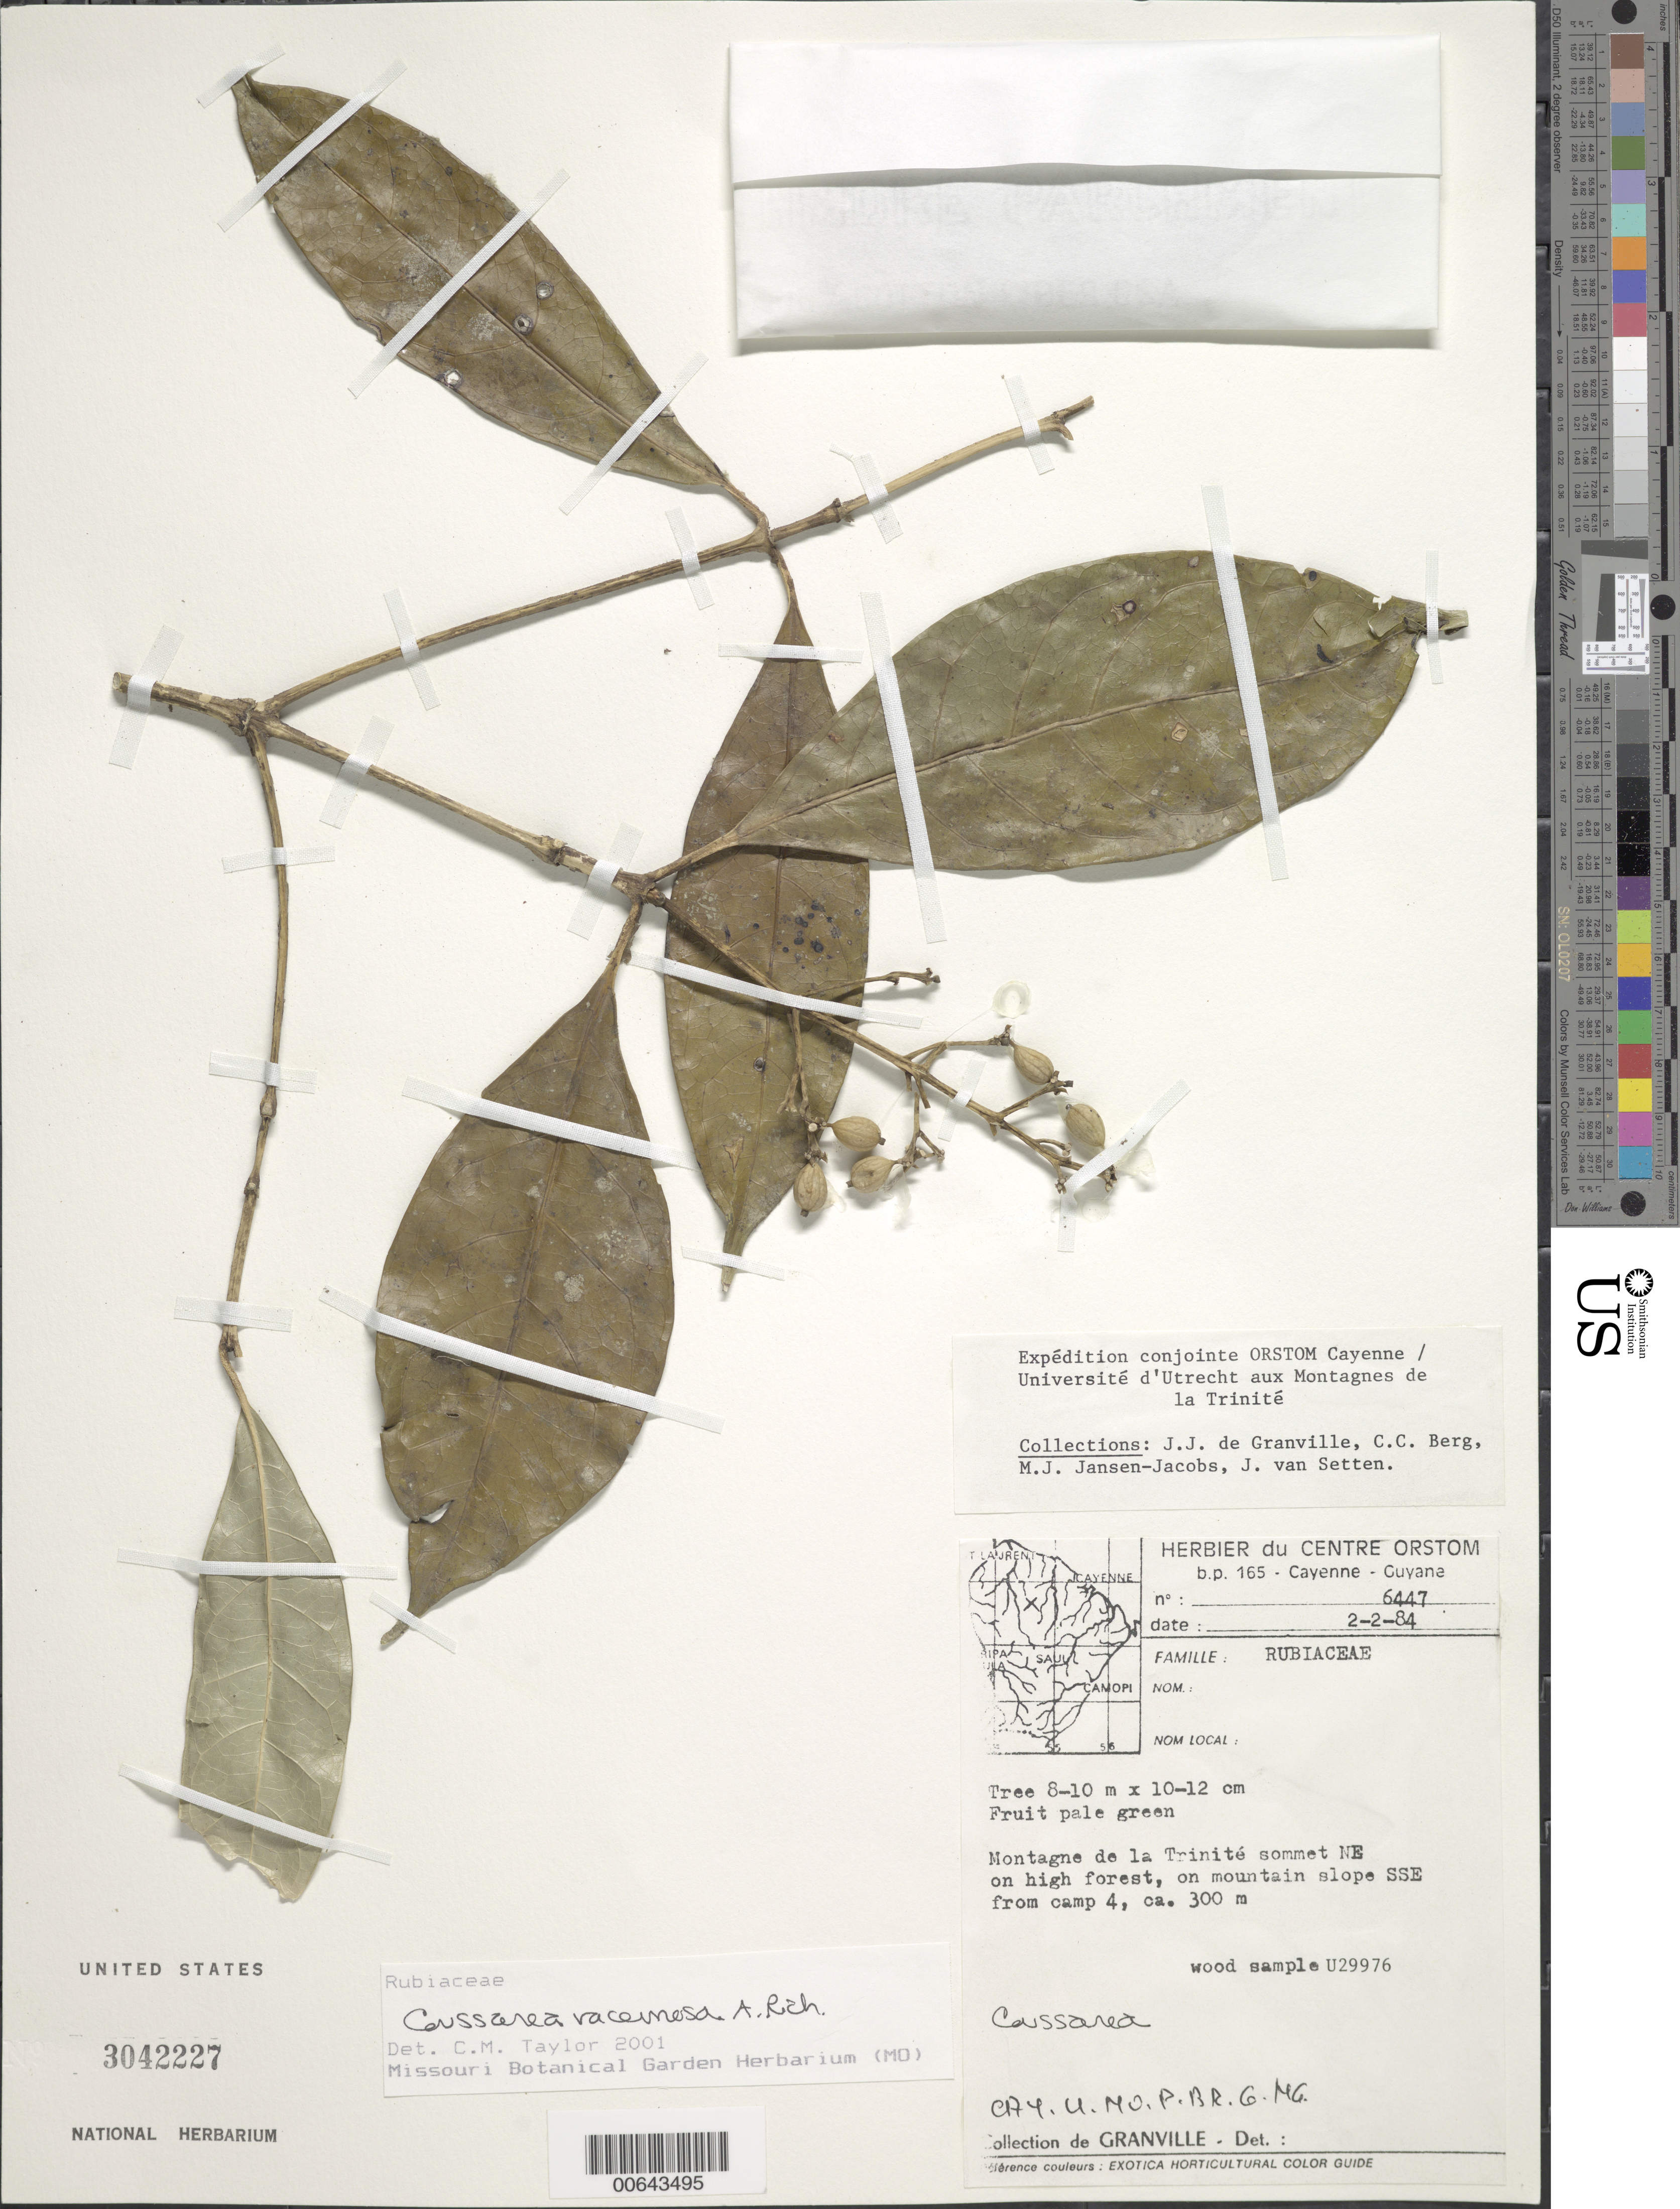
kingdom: Plantae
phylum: Tracheophyta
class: Magnoliopsida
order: Gentianales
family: Rubiaceae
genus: Coussarea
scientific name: Coussarea racemosa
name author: A. Rich.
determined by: Taylor, Charlotte M.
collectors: J.-J. de Granville, C. C. Berg, M. J. Jansen-Jacobs & J. van Setten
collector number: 6447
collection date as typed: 2-Feb-84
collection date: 1984-02-02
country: French Guiana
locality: Montagnes de la Trinité, sommet NE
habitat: High forest, mountain slope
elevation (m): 300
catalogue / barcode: US 3042227